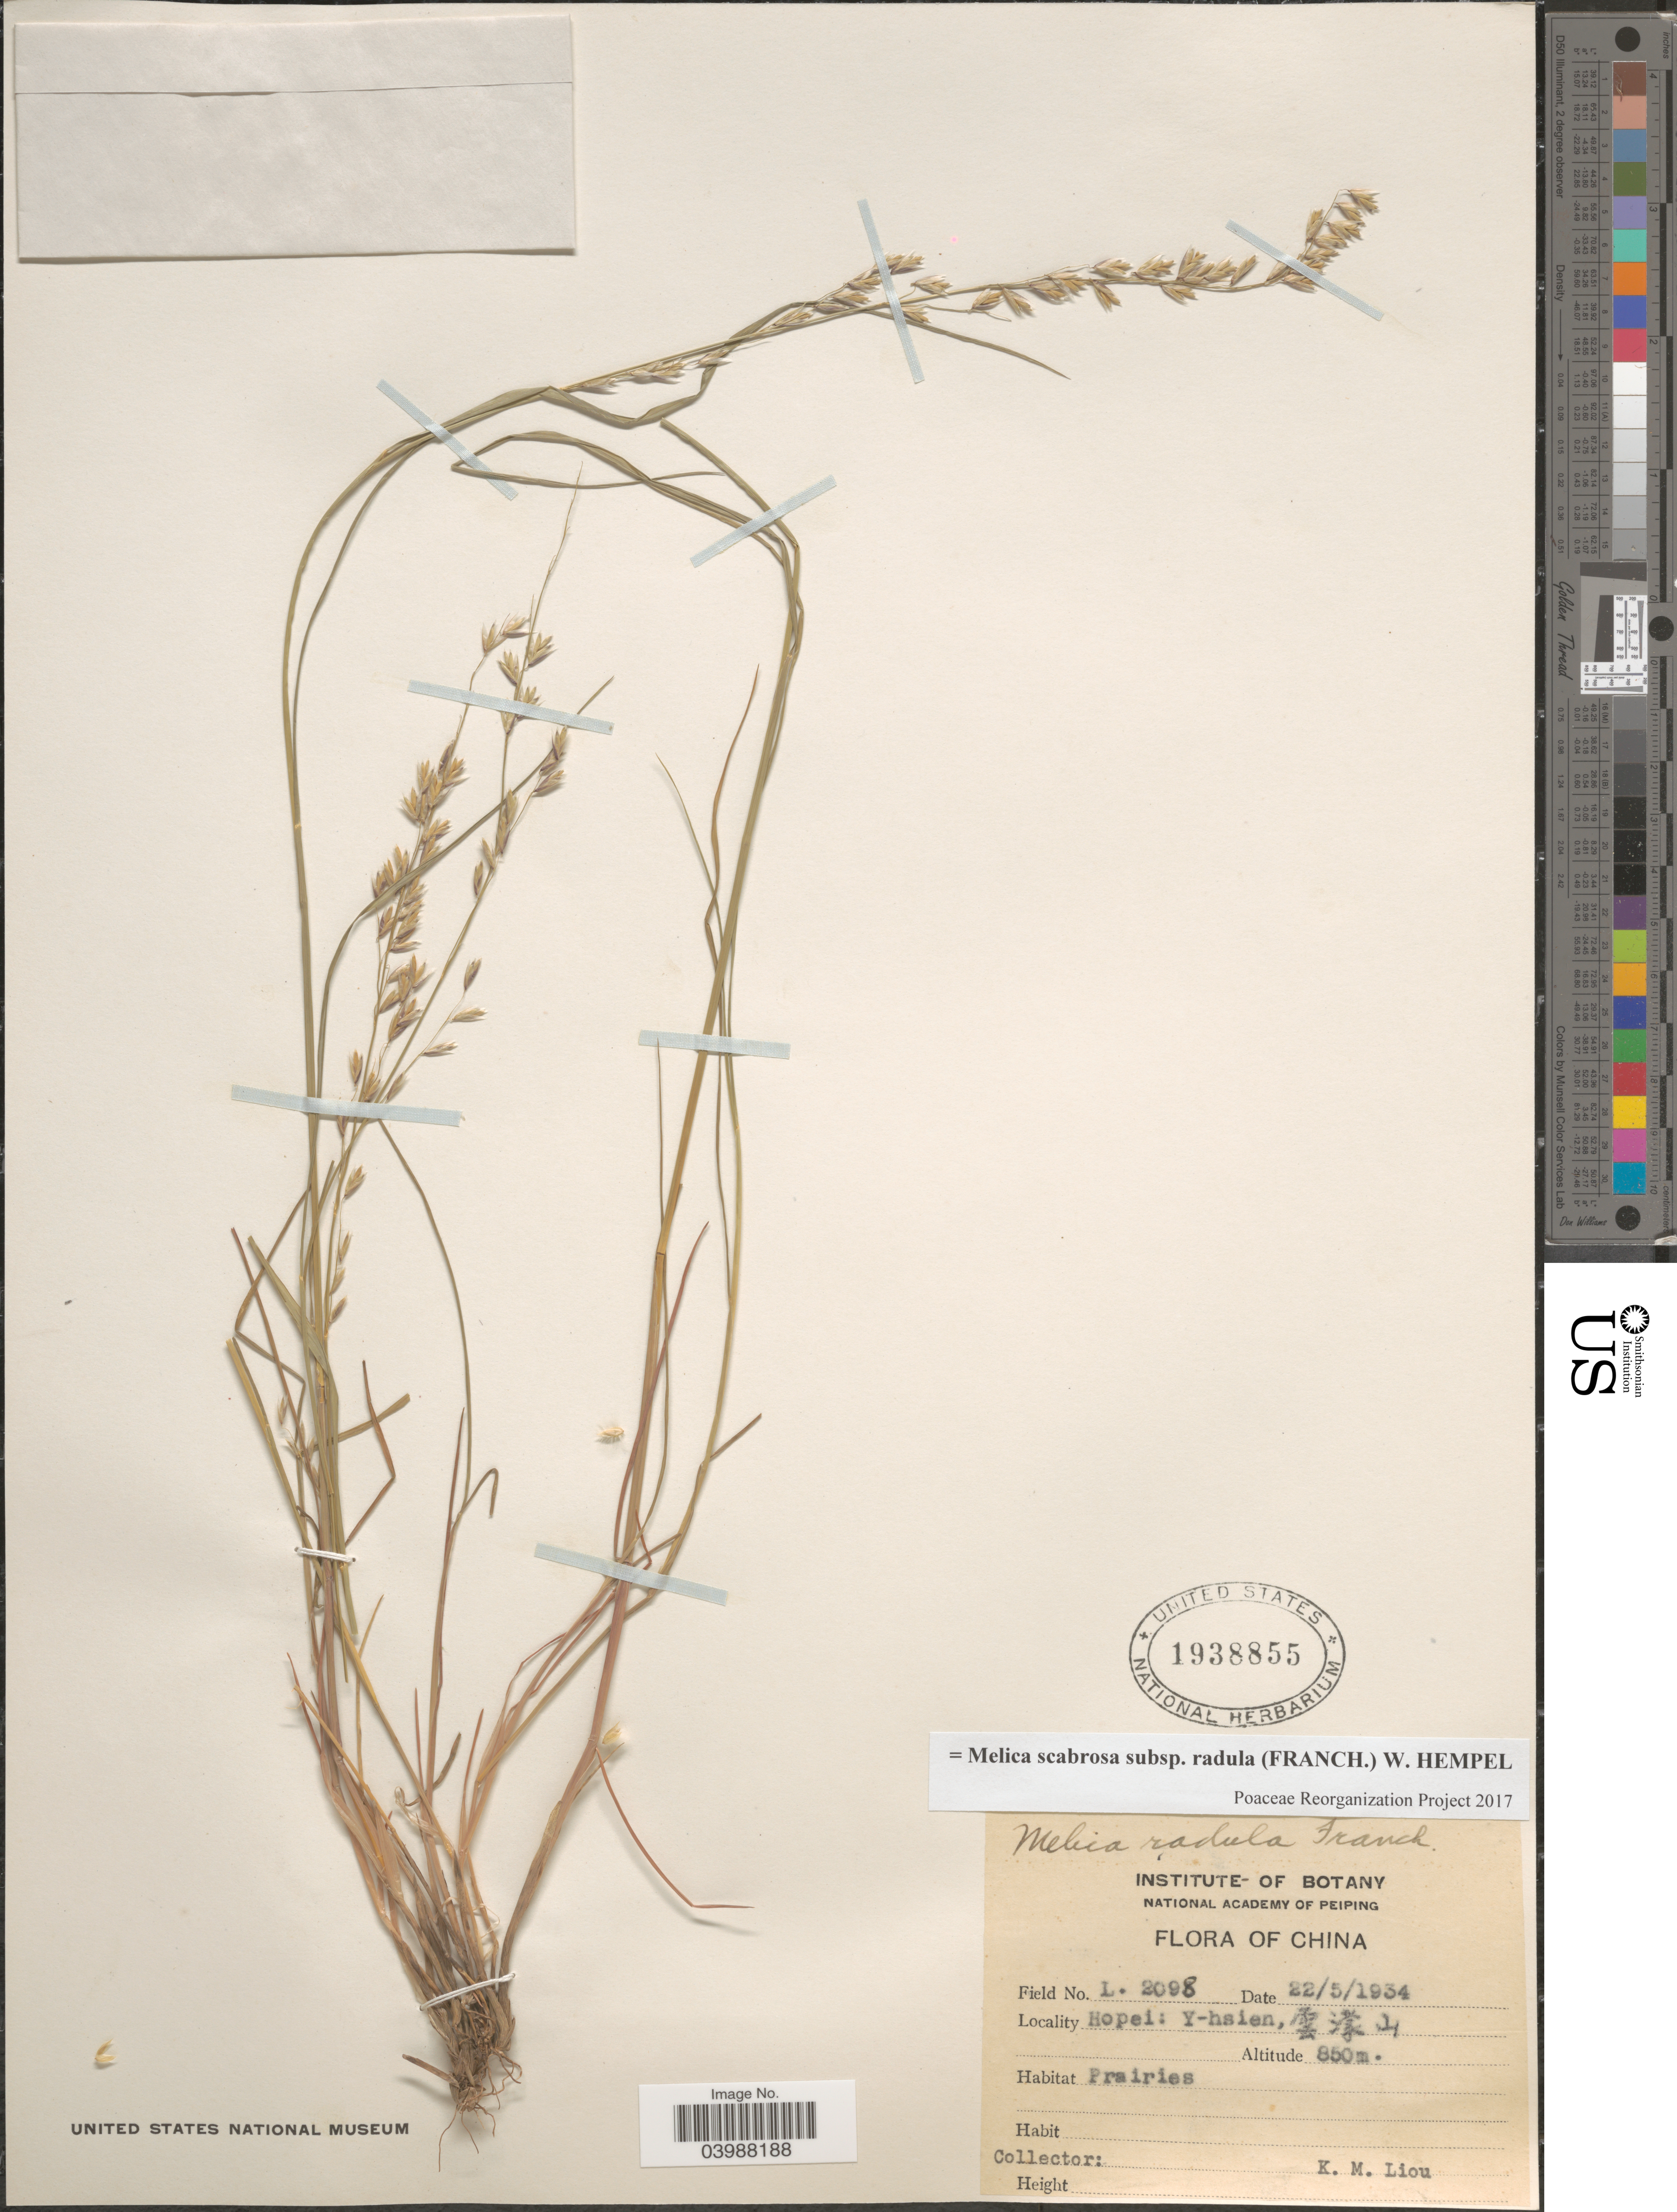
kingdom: Plantae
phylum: Tracheophyta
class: Liliopsida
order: Poales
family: Poaceae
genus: Melica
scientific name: Melica scabrosa subsp. radula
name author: (Franch.) W. Hempel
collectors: K. M. Liou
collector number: L2098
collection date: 1934-05-22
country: China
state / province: Hebei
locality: Hopei: Y-hsien, X.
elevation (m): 850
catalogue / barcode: US 1938855